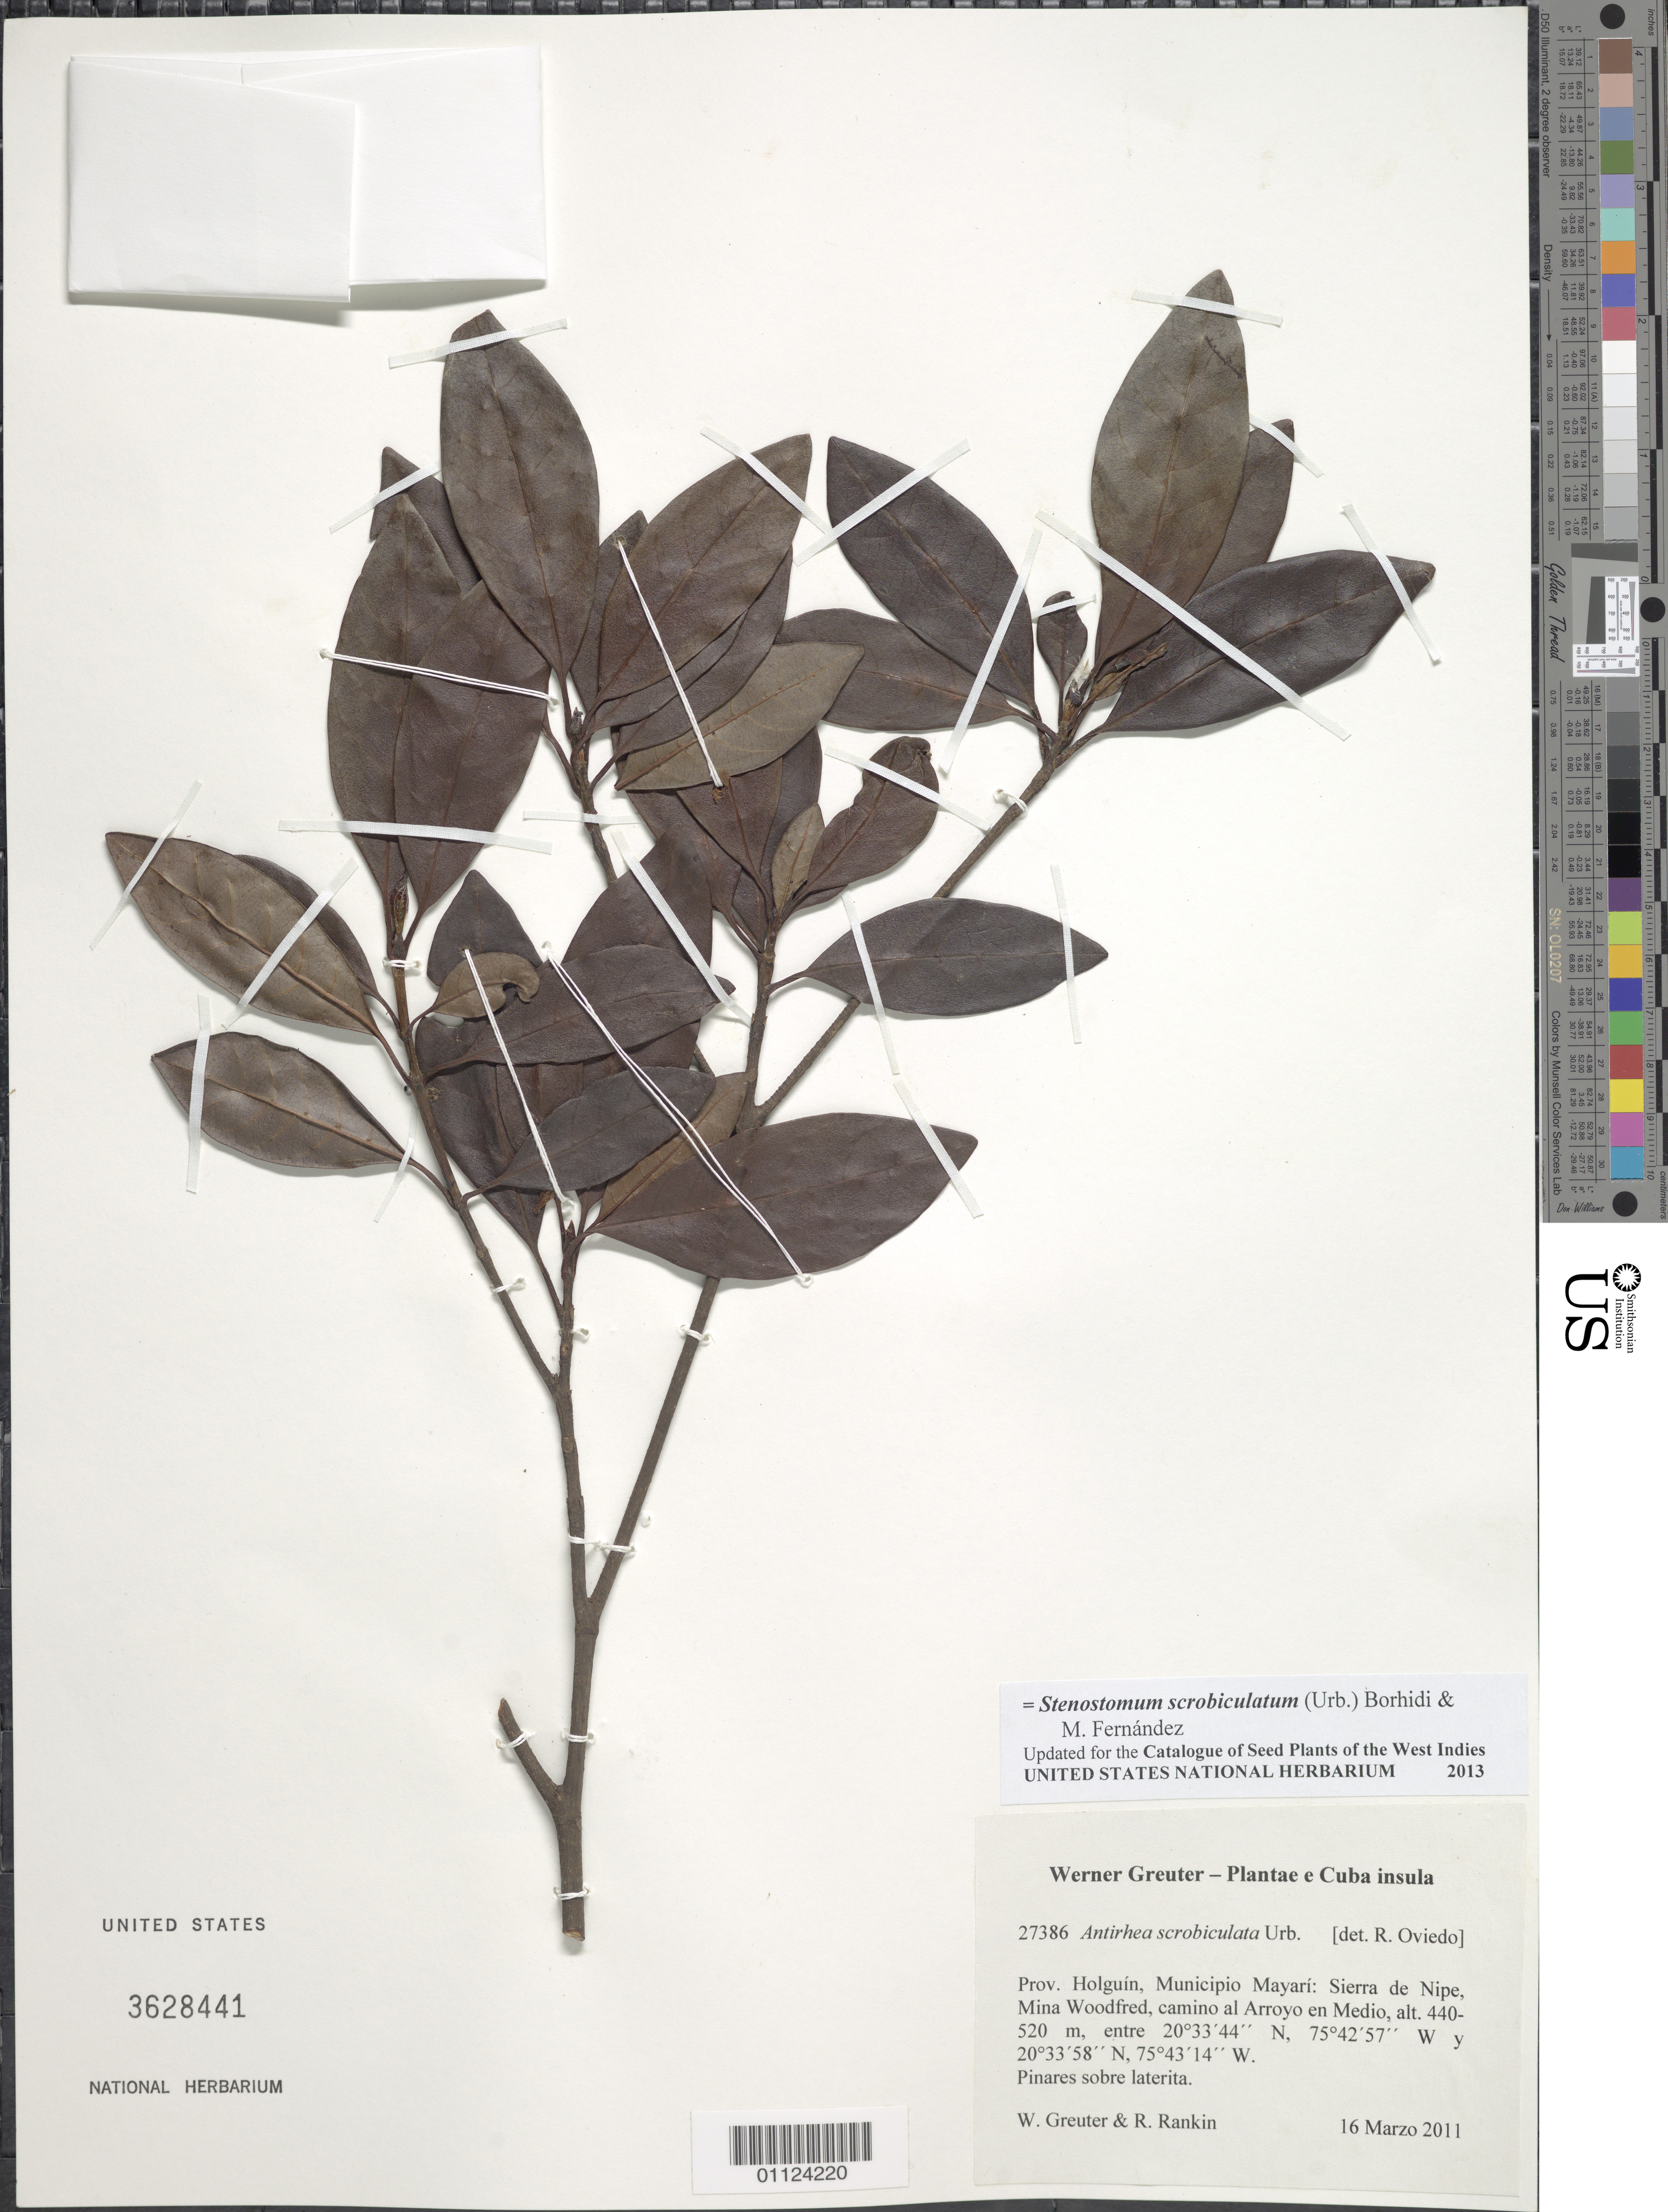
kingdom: Plantae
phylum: Tracheophyta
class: Magnoliopsida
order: Gentianales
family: Rubiaceae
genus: Stenostomum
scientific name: Stenostomum scrobiculatum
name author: (Urb.) Borhidi & Fernández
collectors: W. Greuter & R. Rankin Rodriguez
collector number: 27386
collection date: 2011-03-16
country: Cuba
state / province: Holguín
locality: Municipio Mayarí, Sierra de Nipe, Mina Woodfred, camino al Arroyo en Medio.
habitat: Pinares sobre laterita.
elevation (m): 440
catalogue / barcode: US 3628441